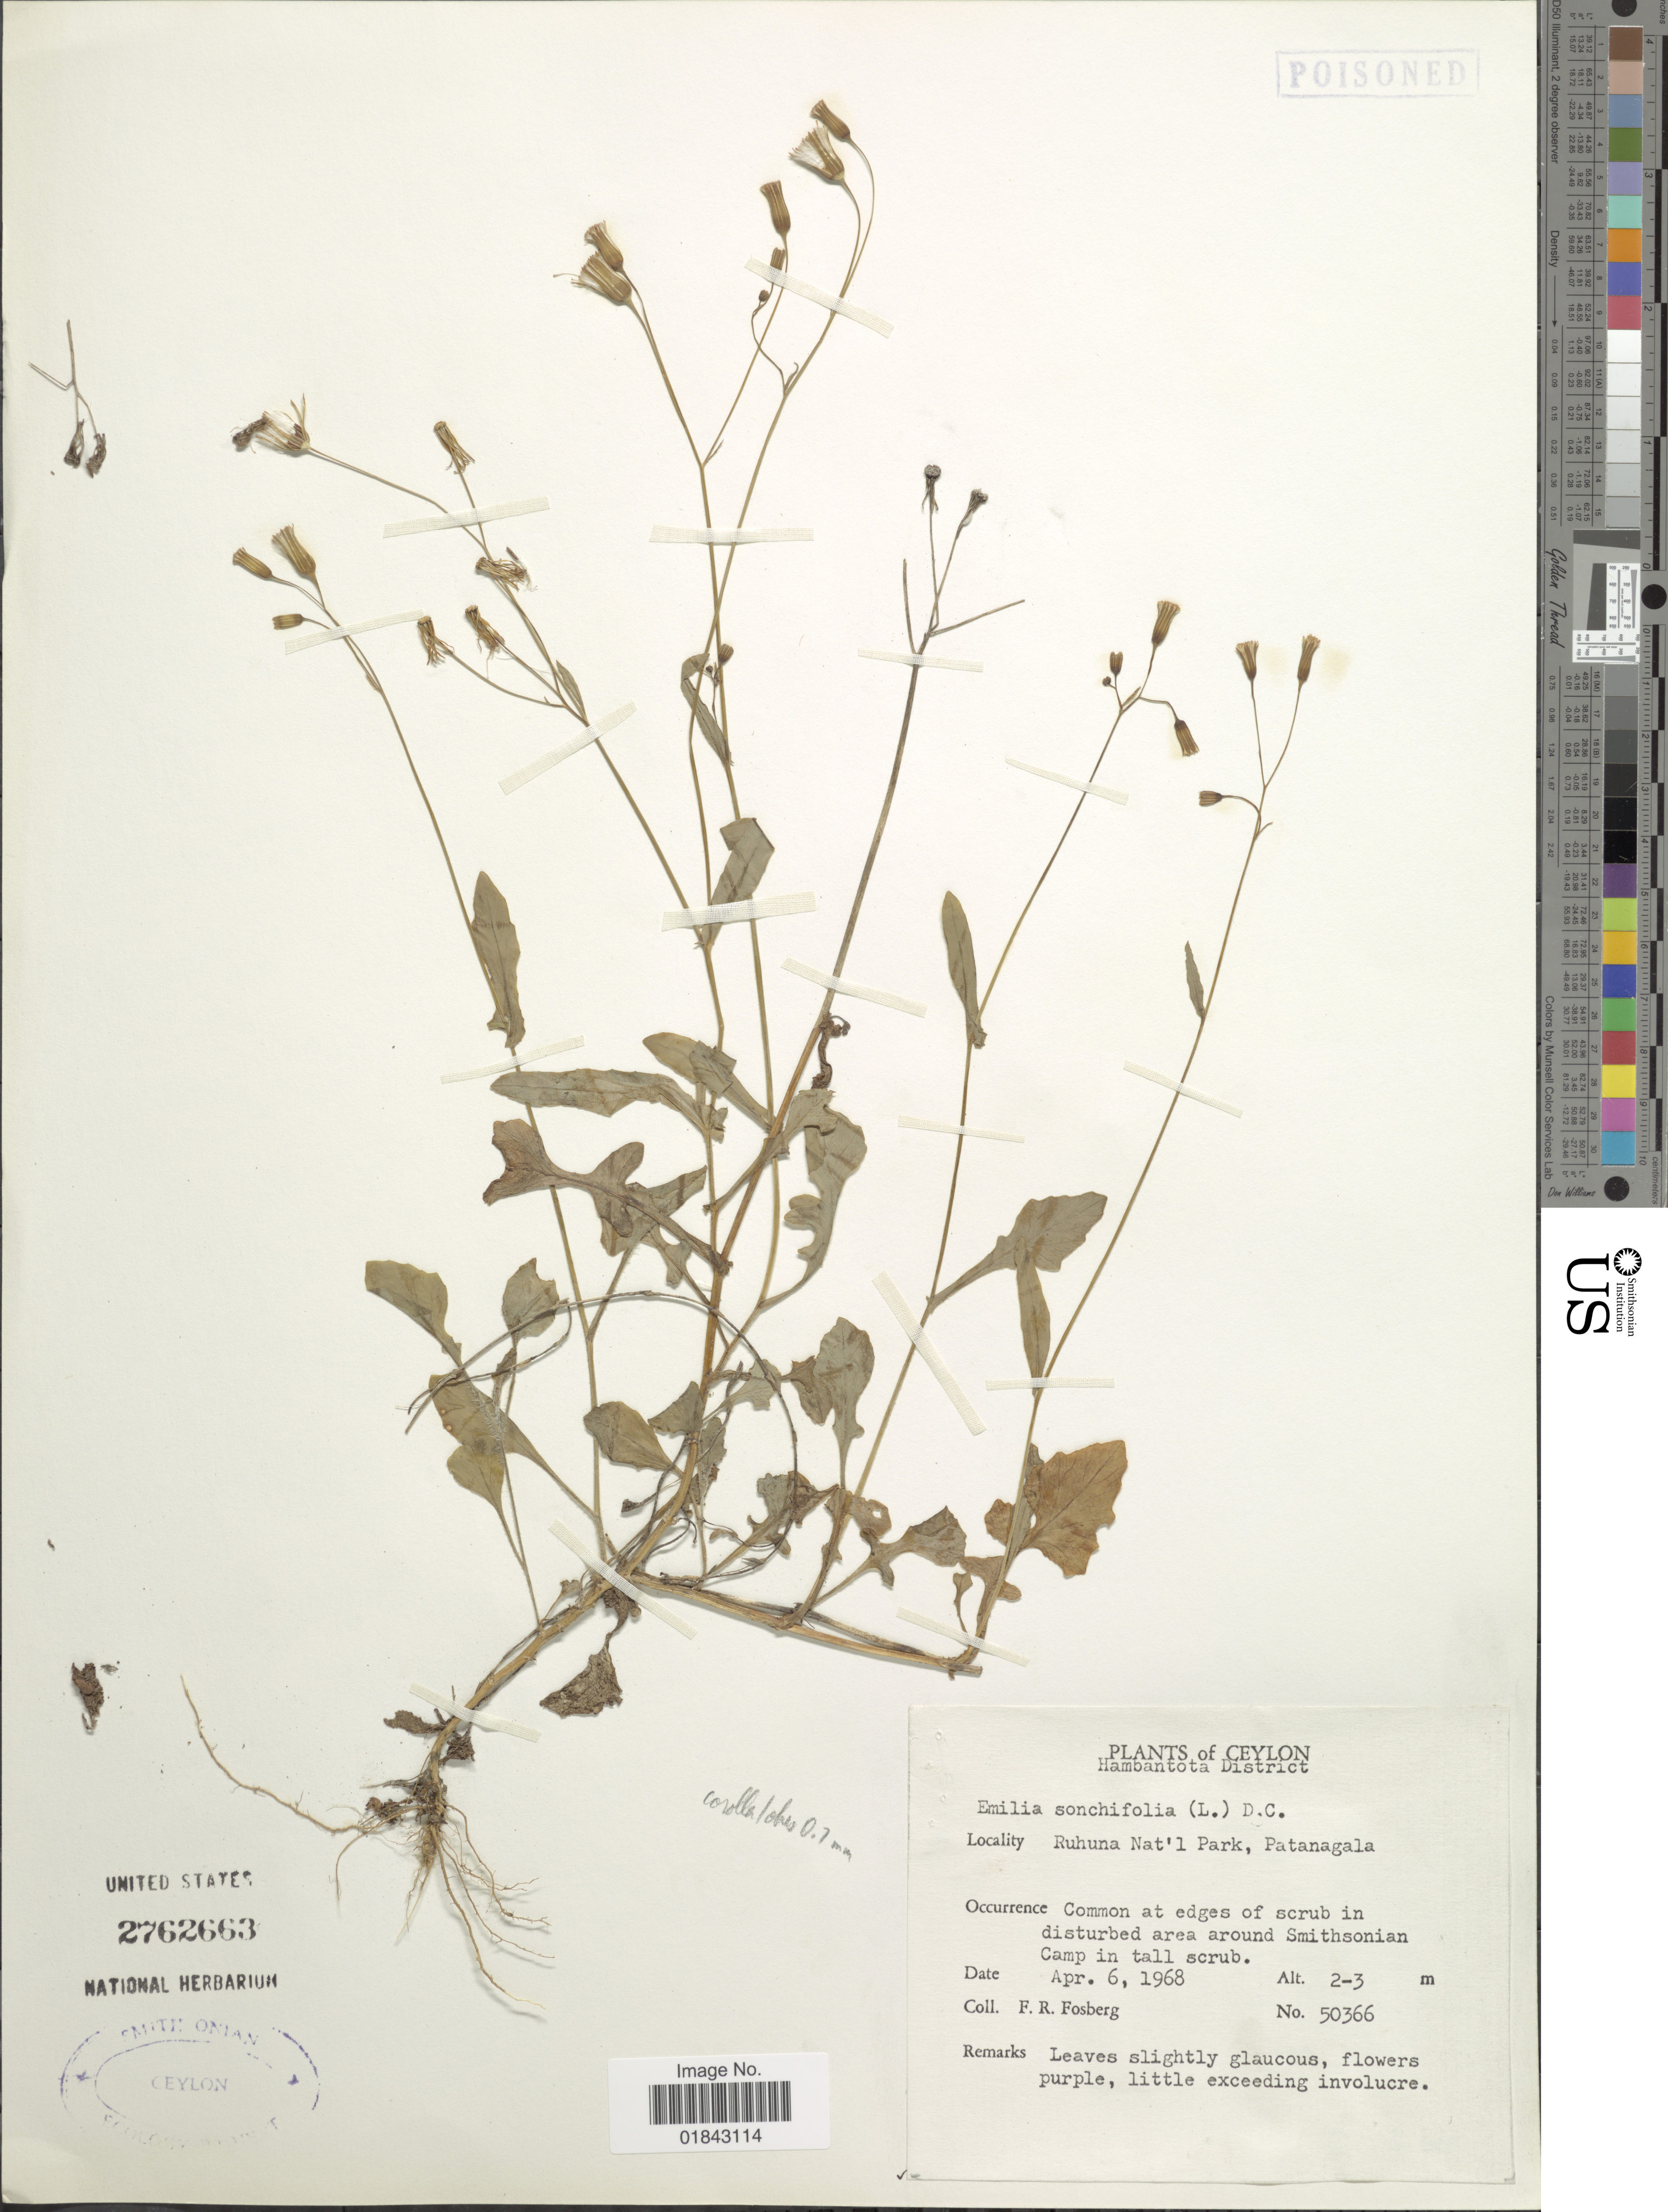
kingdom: Plantae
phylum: Tracheophyta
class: Magnoliopsida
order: Asterales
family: Asteraceae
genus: Emilia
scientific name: Emilia sonchifolia var. sonchifolia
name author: (L.) DC.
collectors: F. R. Fosberg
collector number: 50366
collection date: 1968-04-06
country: Sri Lanka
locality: Ceylon, Hambantota District, Ruhuna Nat'l Park, Patanagala, common on edges of scrub in disturbed area around Smithsonian Camp in tall scrub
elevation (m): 2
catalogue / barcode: US 2762663